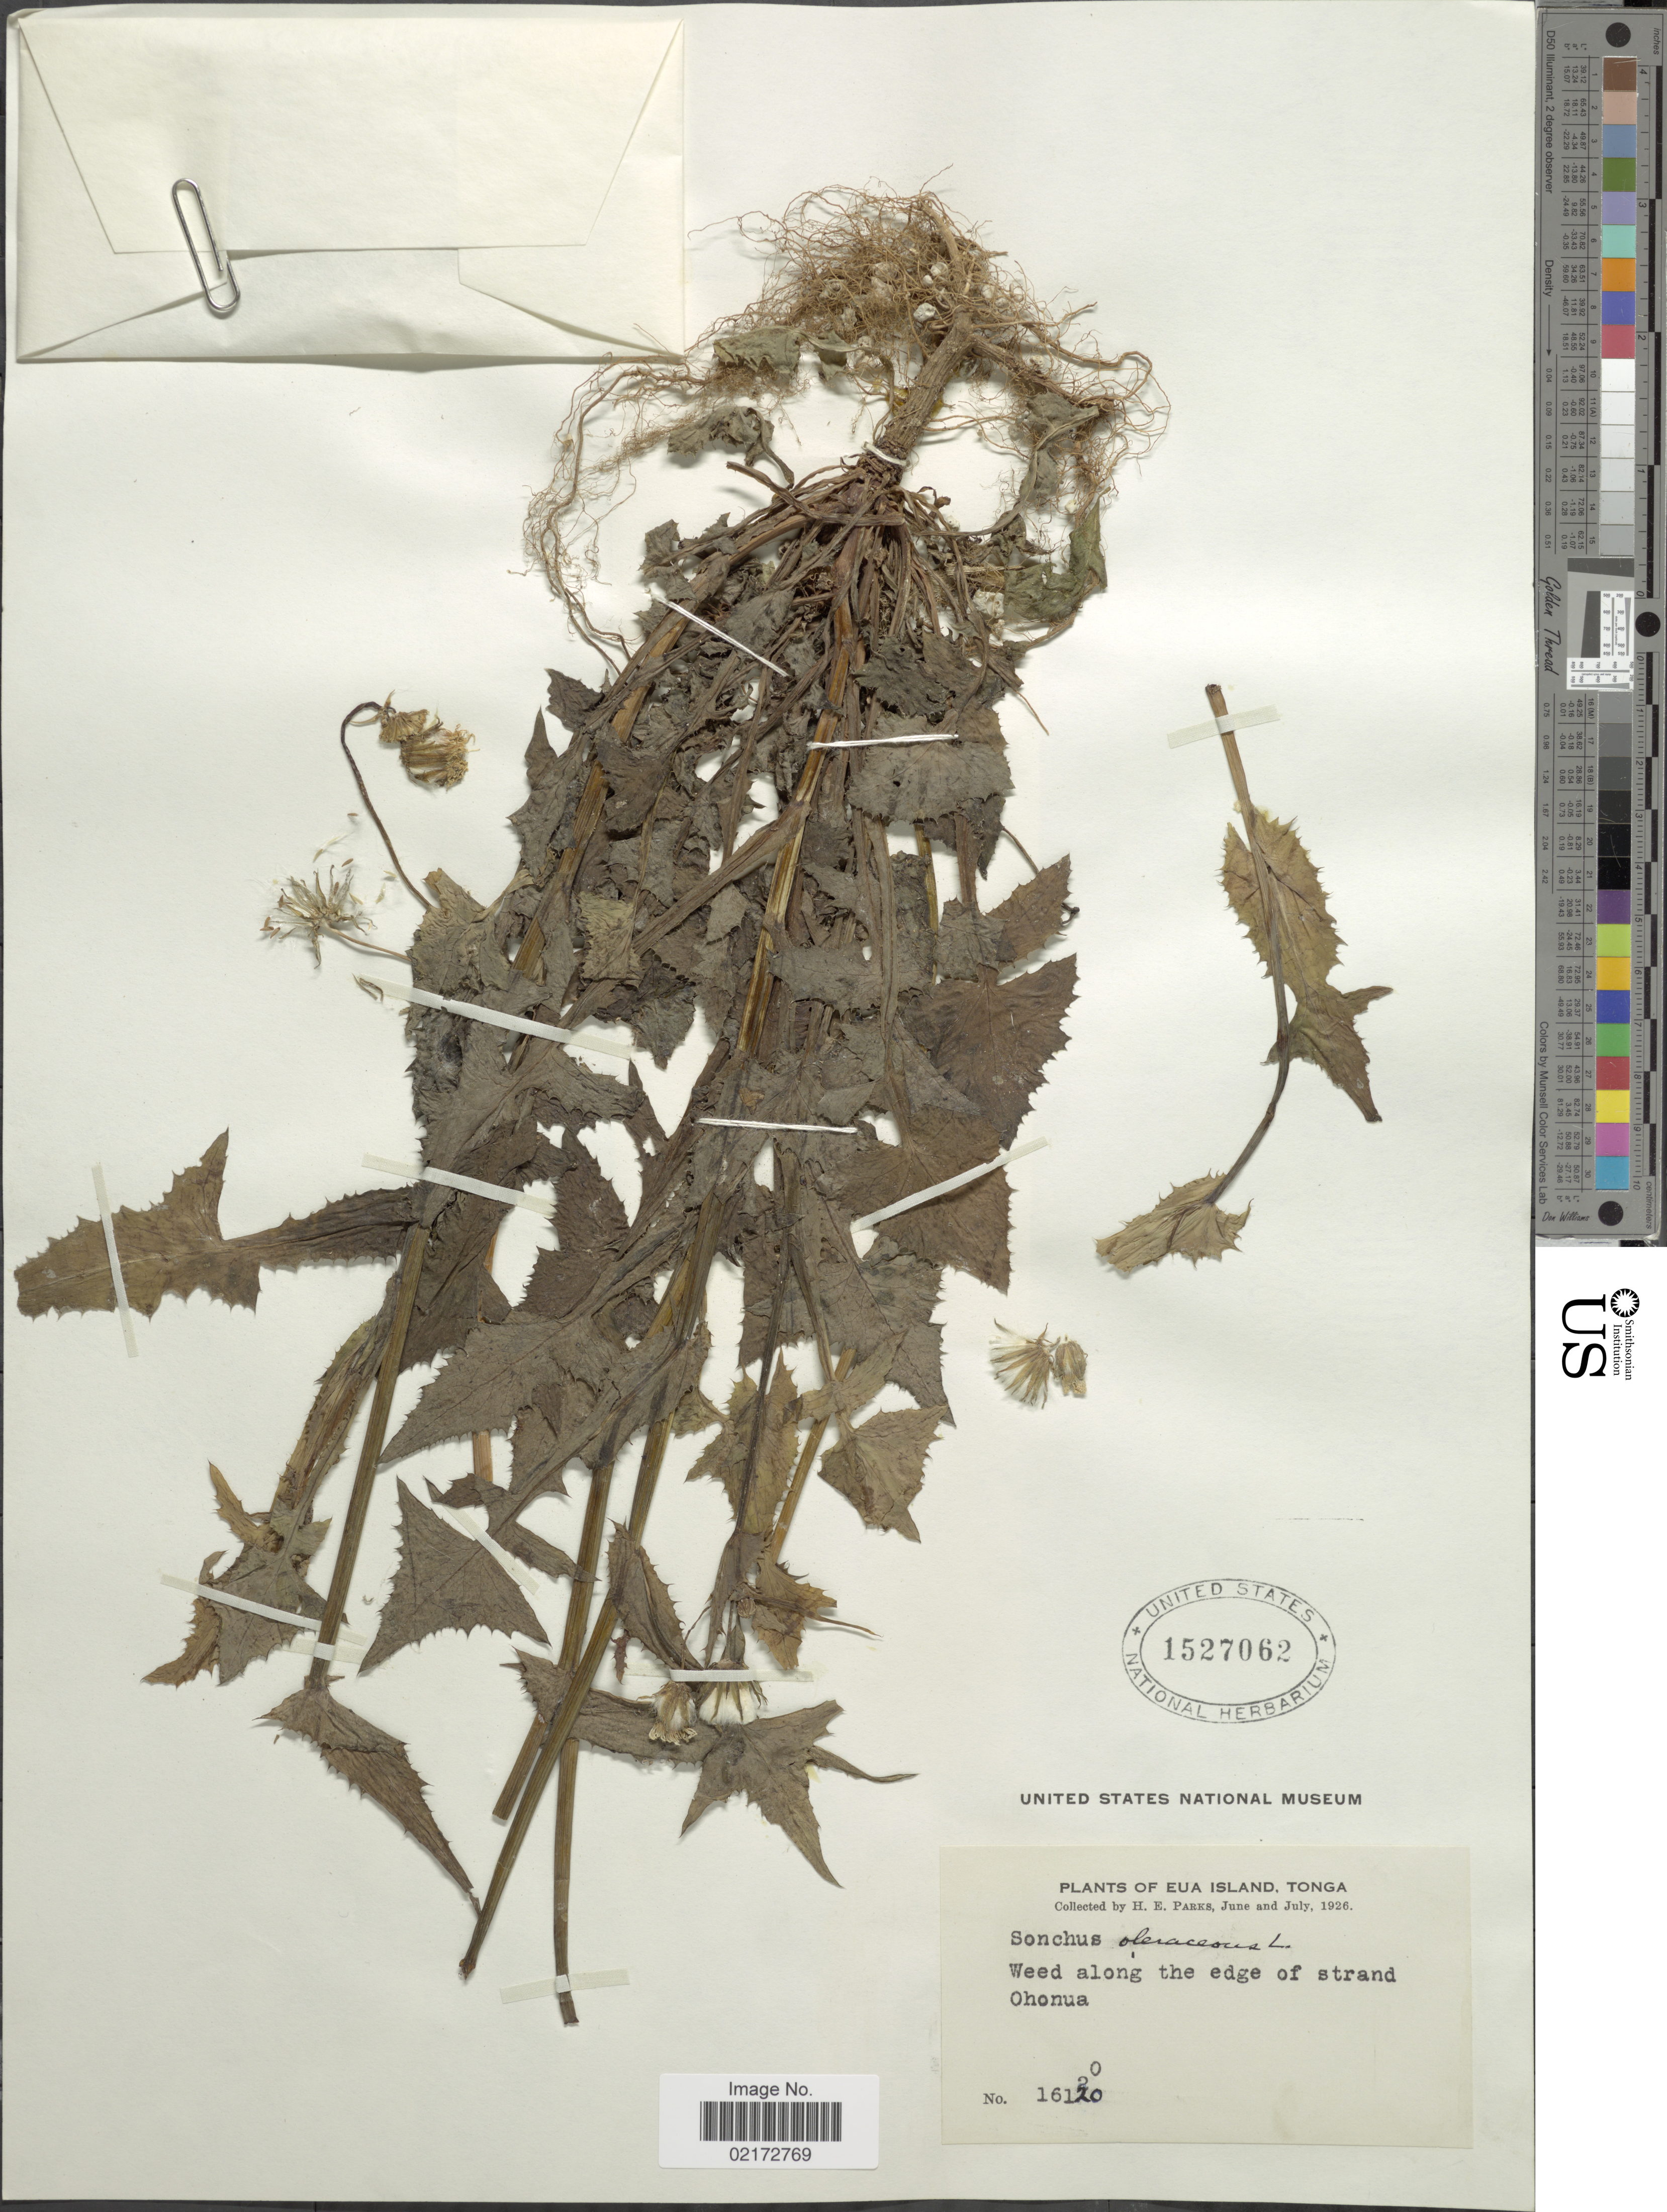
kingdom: Plantae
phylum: Tracheophyta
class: Magnoliopsida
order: Asterales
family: Asteraceae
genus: Sonchus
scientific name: Sonchus oleraceus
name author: L.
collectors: H. E. Parks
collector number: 16120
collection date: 1926-06/1926-07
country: Tonga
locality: Eua Island, Tonga. Weed along the edge of strand Ohonua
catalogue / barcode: US 1527062